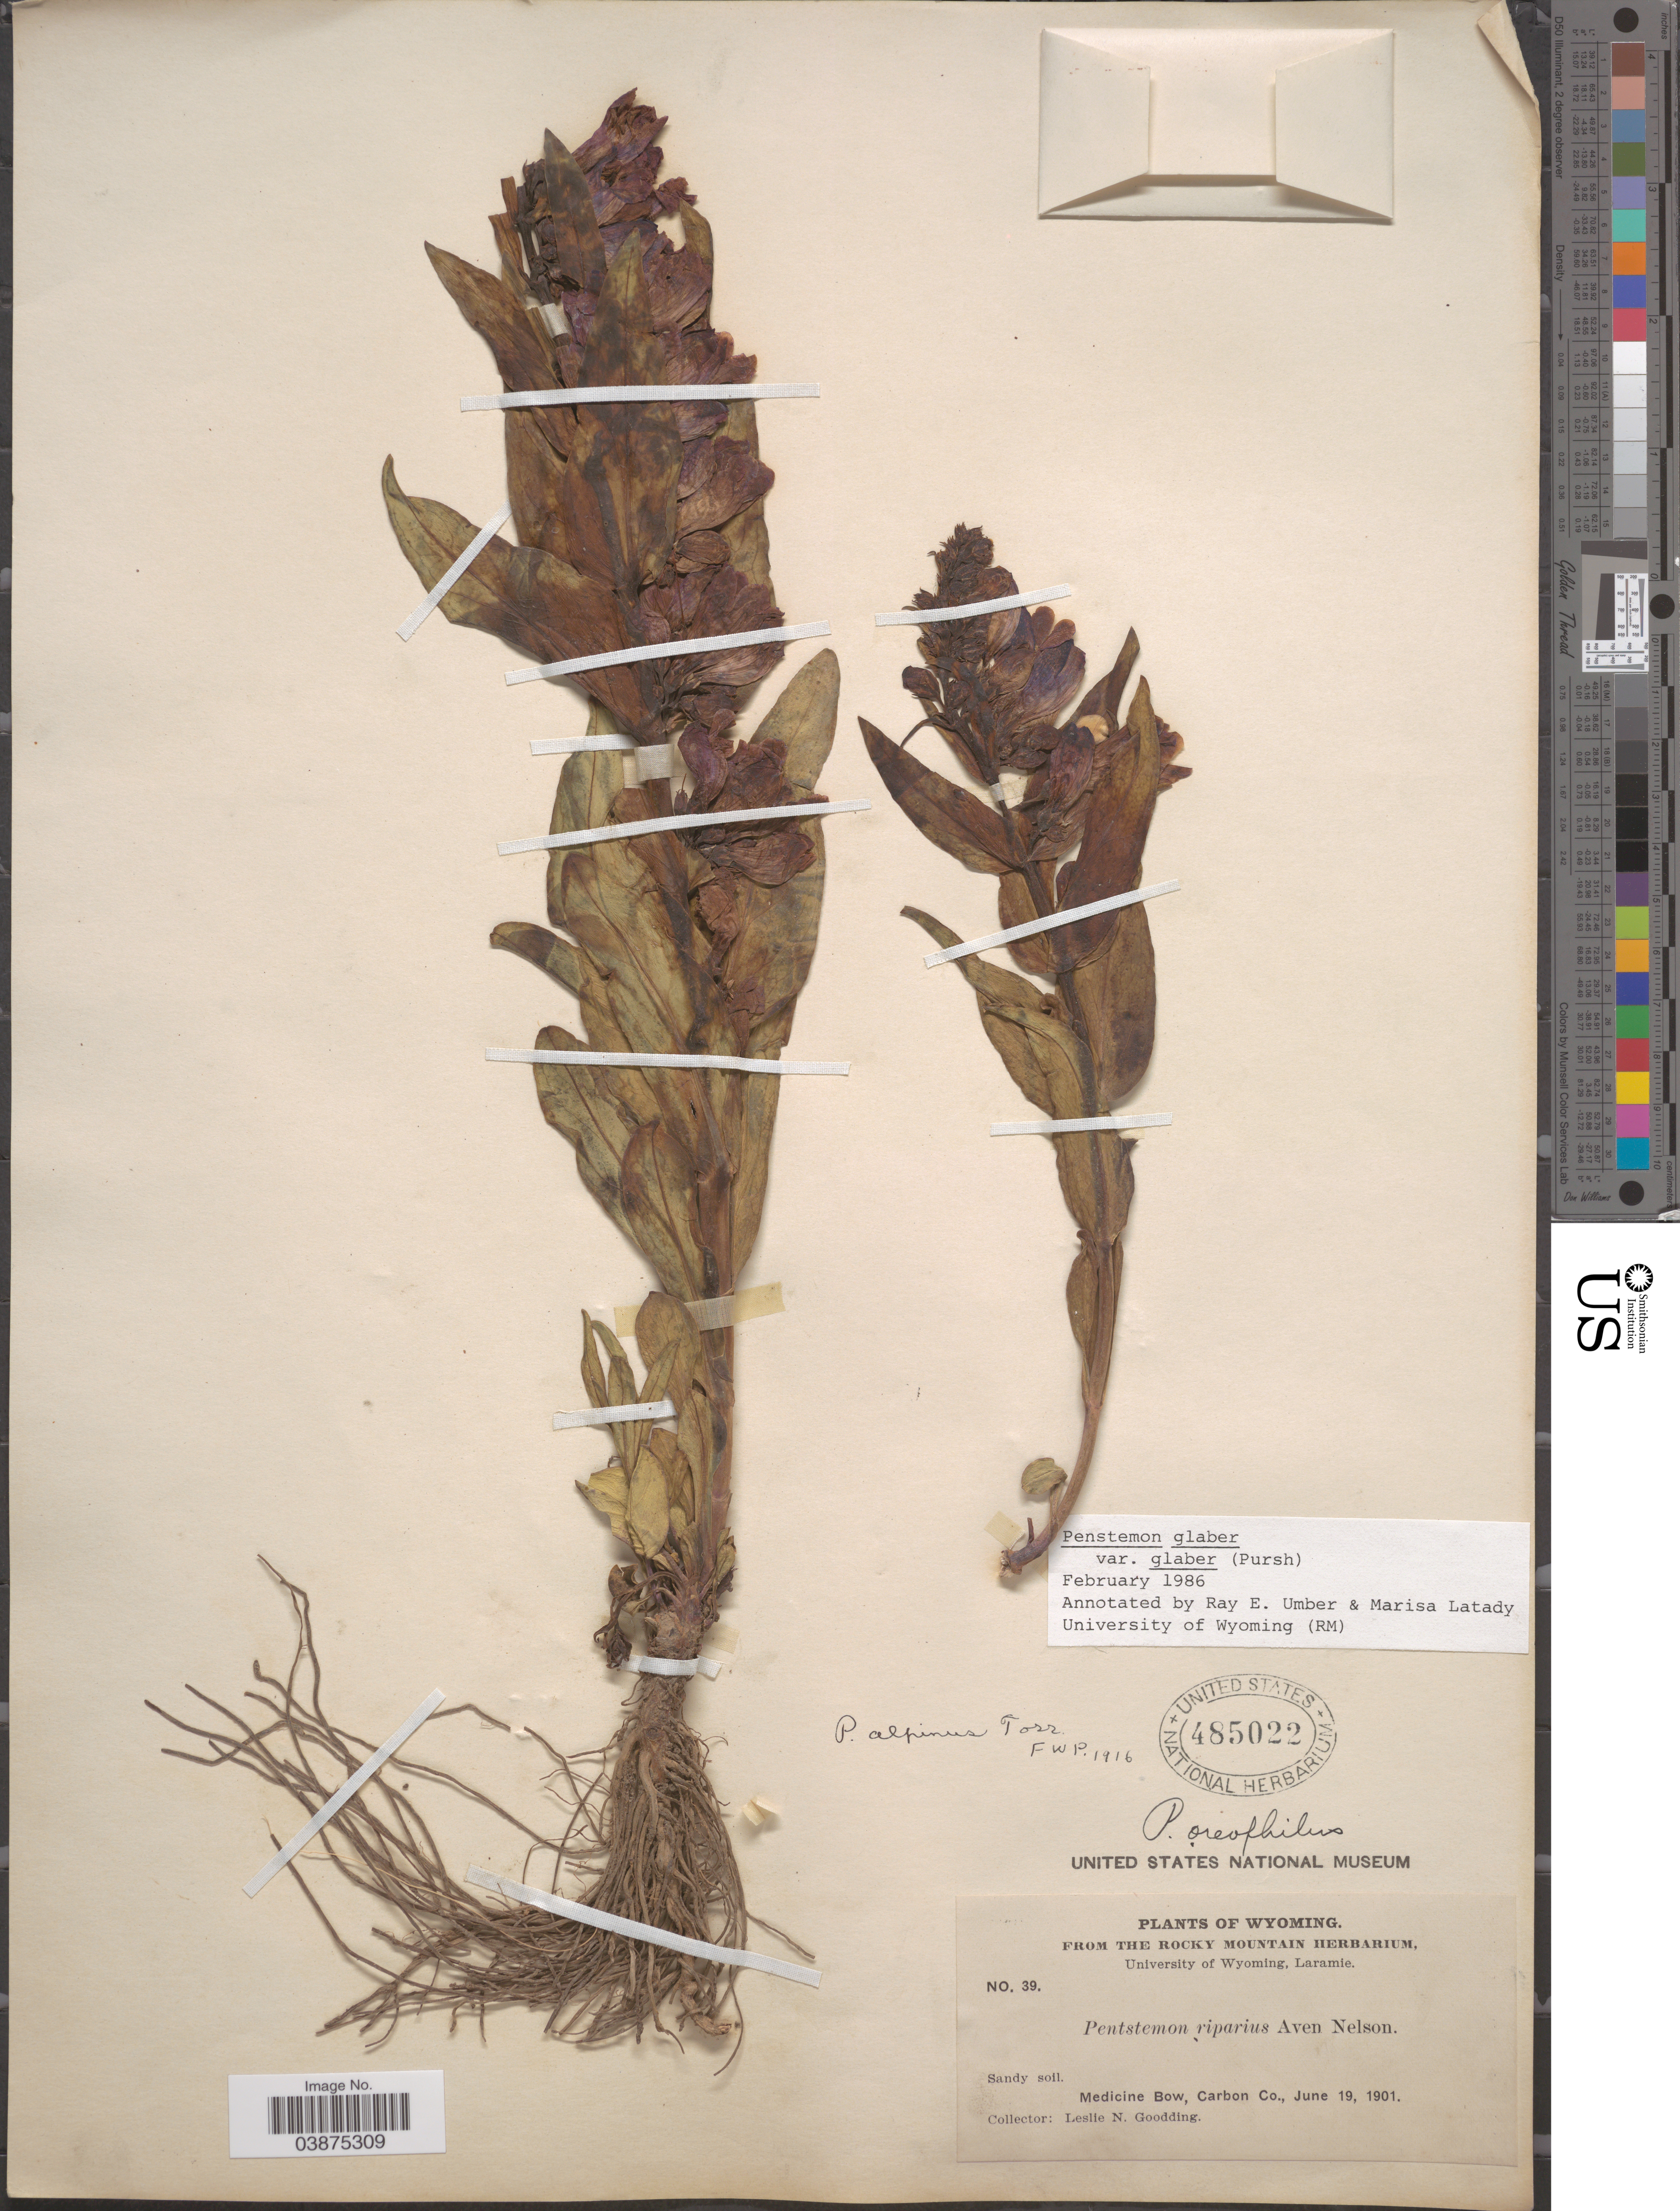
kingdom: Plantae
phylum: Tracheophyta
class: Magnoliopsida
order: Lamiales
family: Plantaginaceae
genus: Penstemon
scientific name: Penstemon glaber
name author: Pursh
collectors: L. N. Goodding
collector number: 39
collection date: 1901-06-19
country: United States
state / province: Wyoming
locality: Medicine Bow, Carbon Co.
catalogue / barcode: US 485022